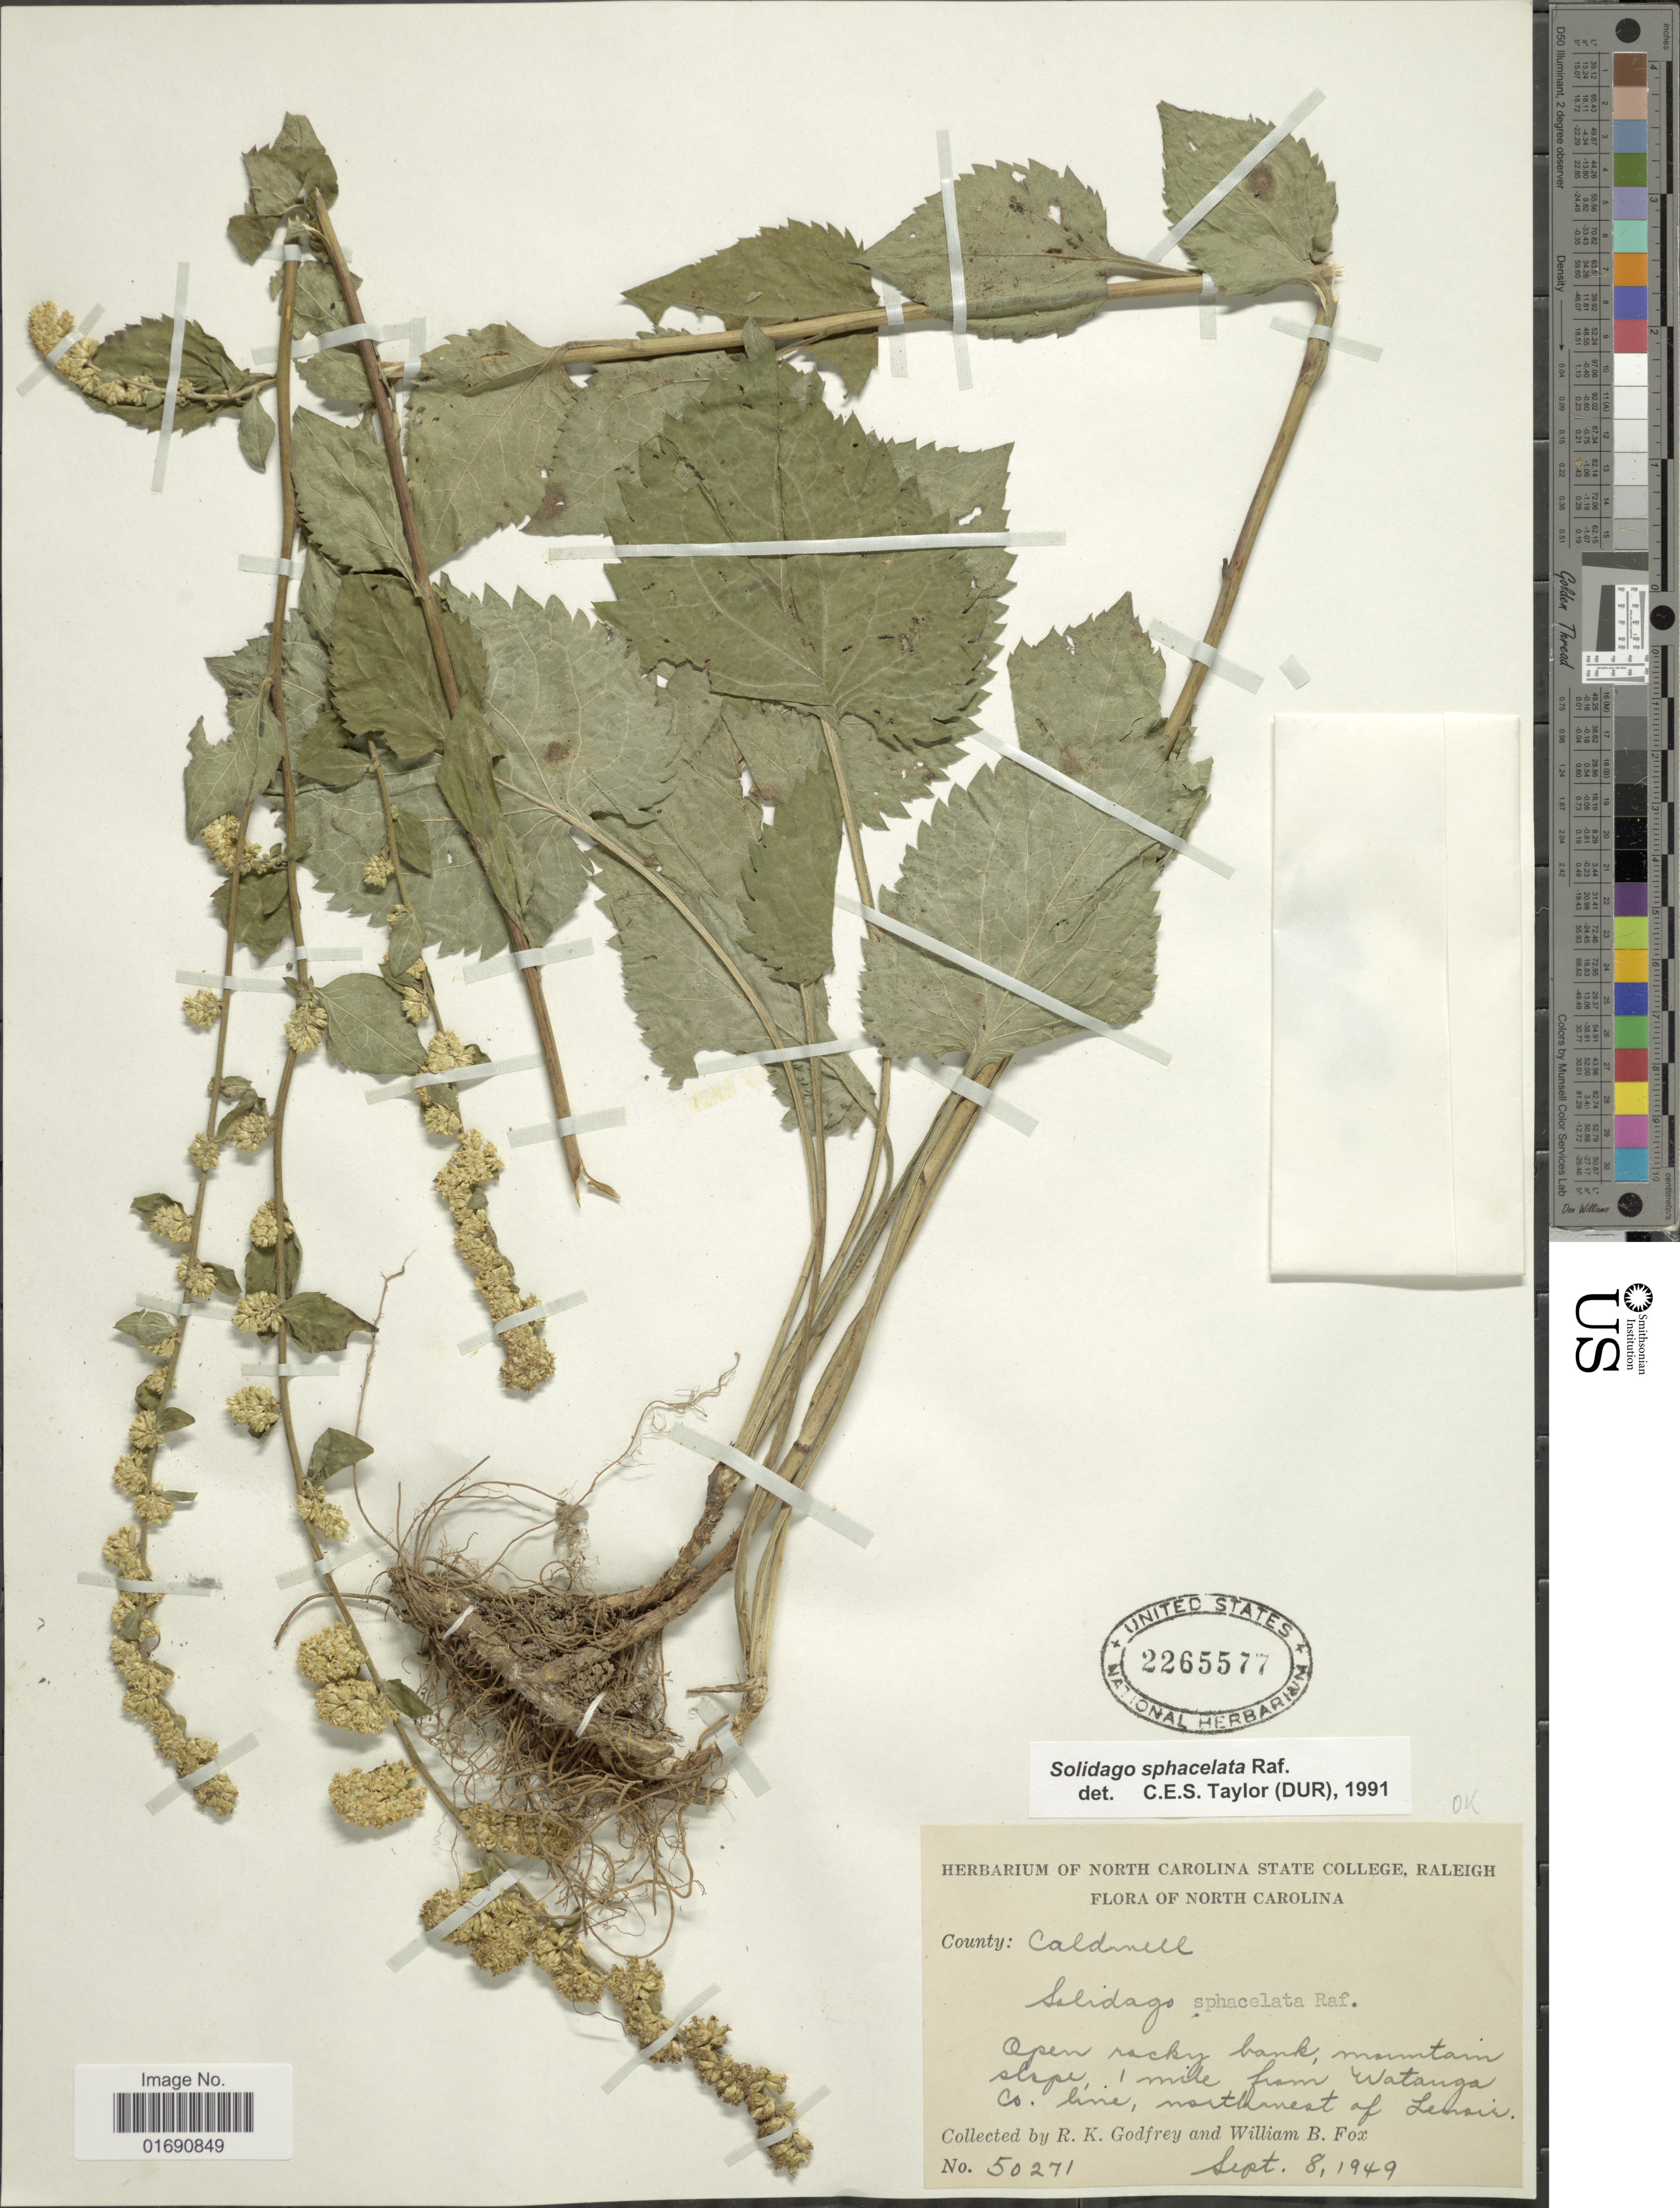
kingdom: Plantae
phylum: Tracheophyta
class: Magnoliopsida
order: Asterales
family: Asteraceae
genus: Solidago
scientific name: Solidago sphacelata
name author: Raf.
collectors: R. K. Godfrey & W. B. Fox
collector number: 50271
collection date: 1949-09-08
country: United States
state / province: North Carolina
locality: County: Caldnell, Open rocky bank mountain slope., 1 mile from Watanga Co. line, northwest of Lemair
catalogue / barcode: US 2265577